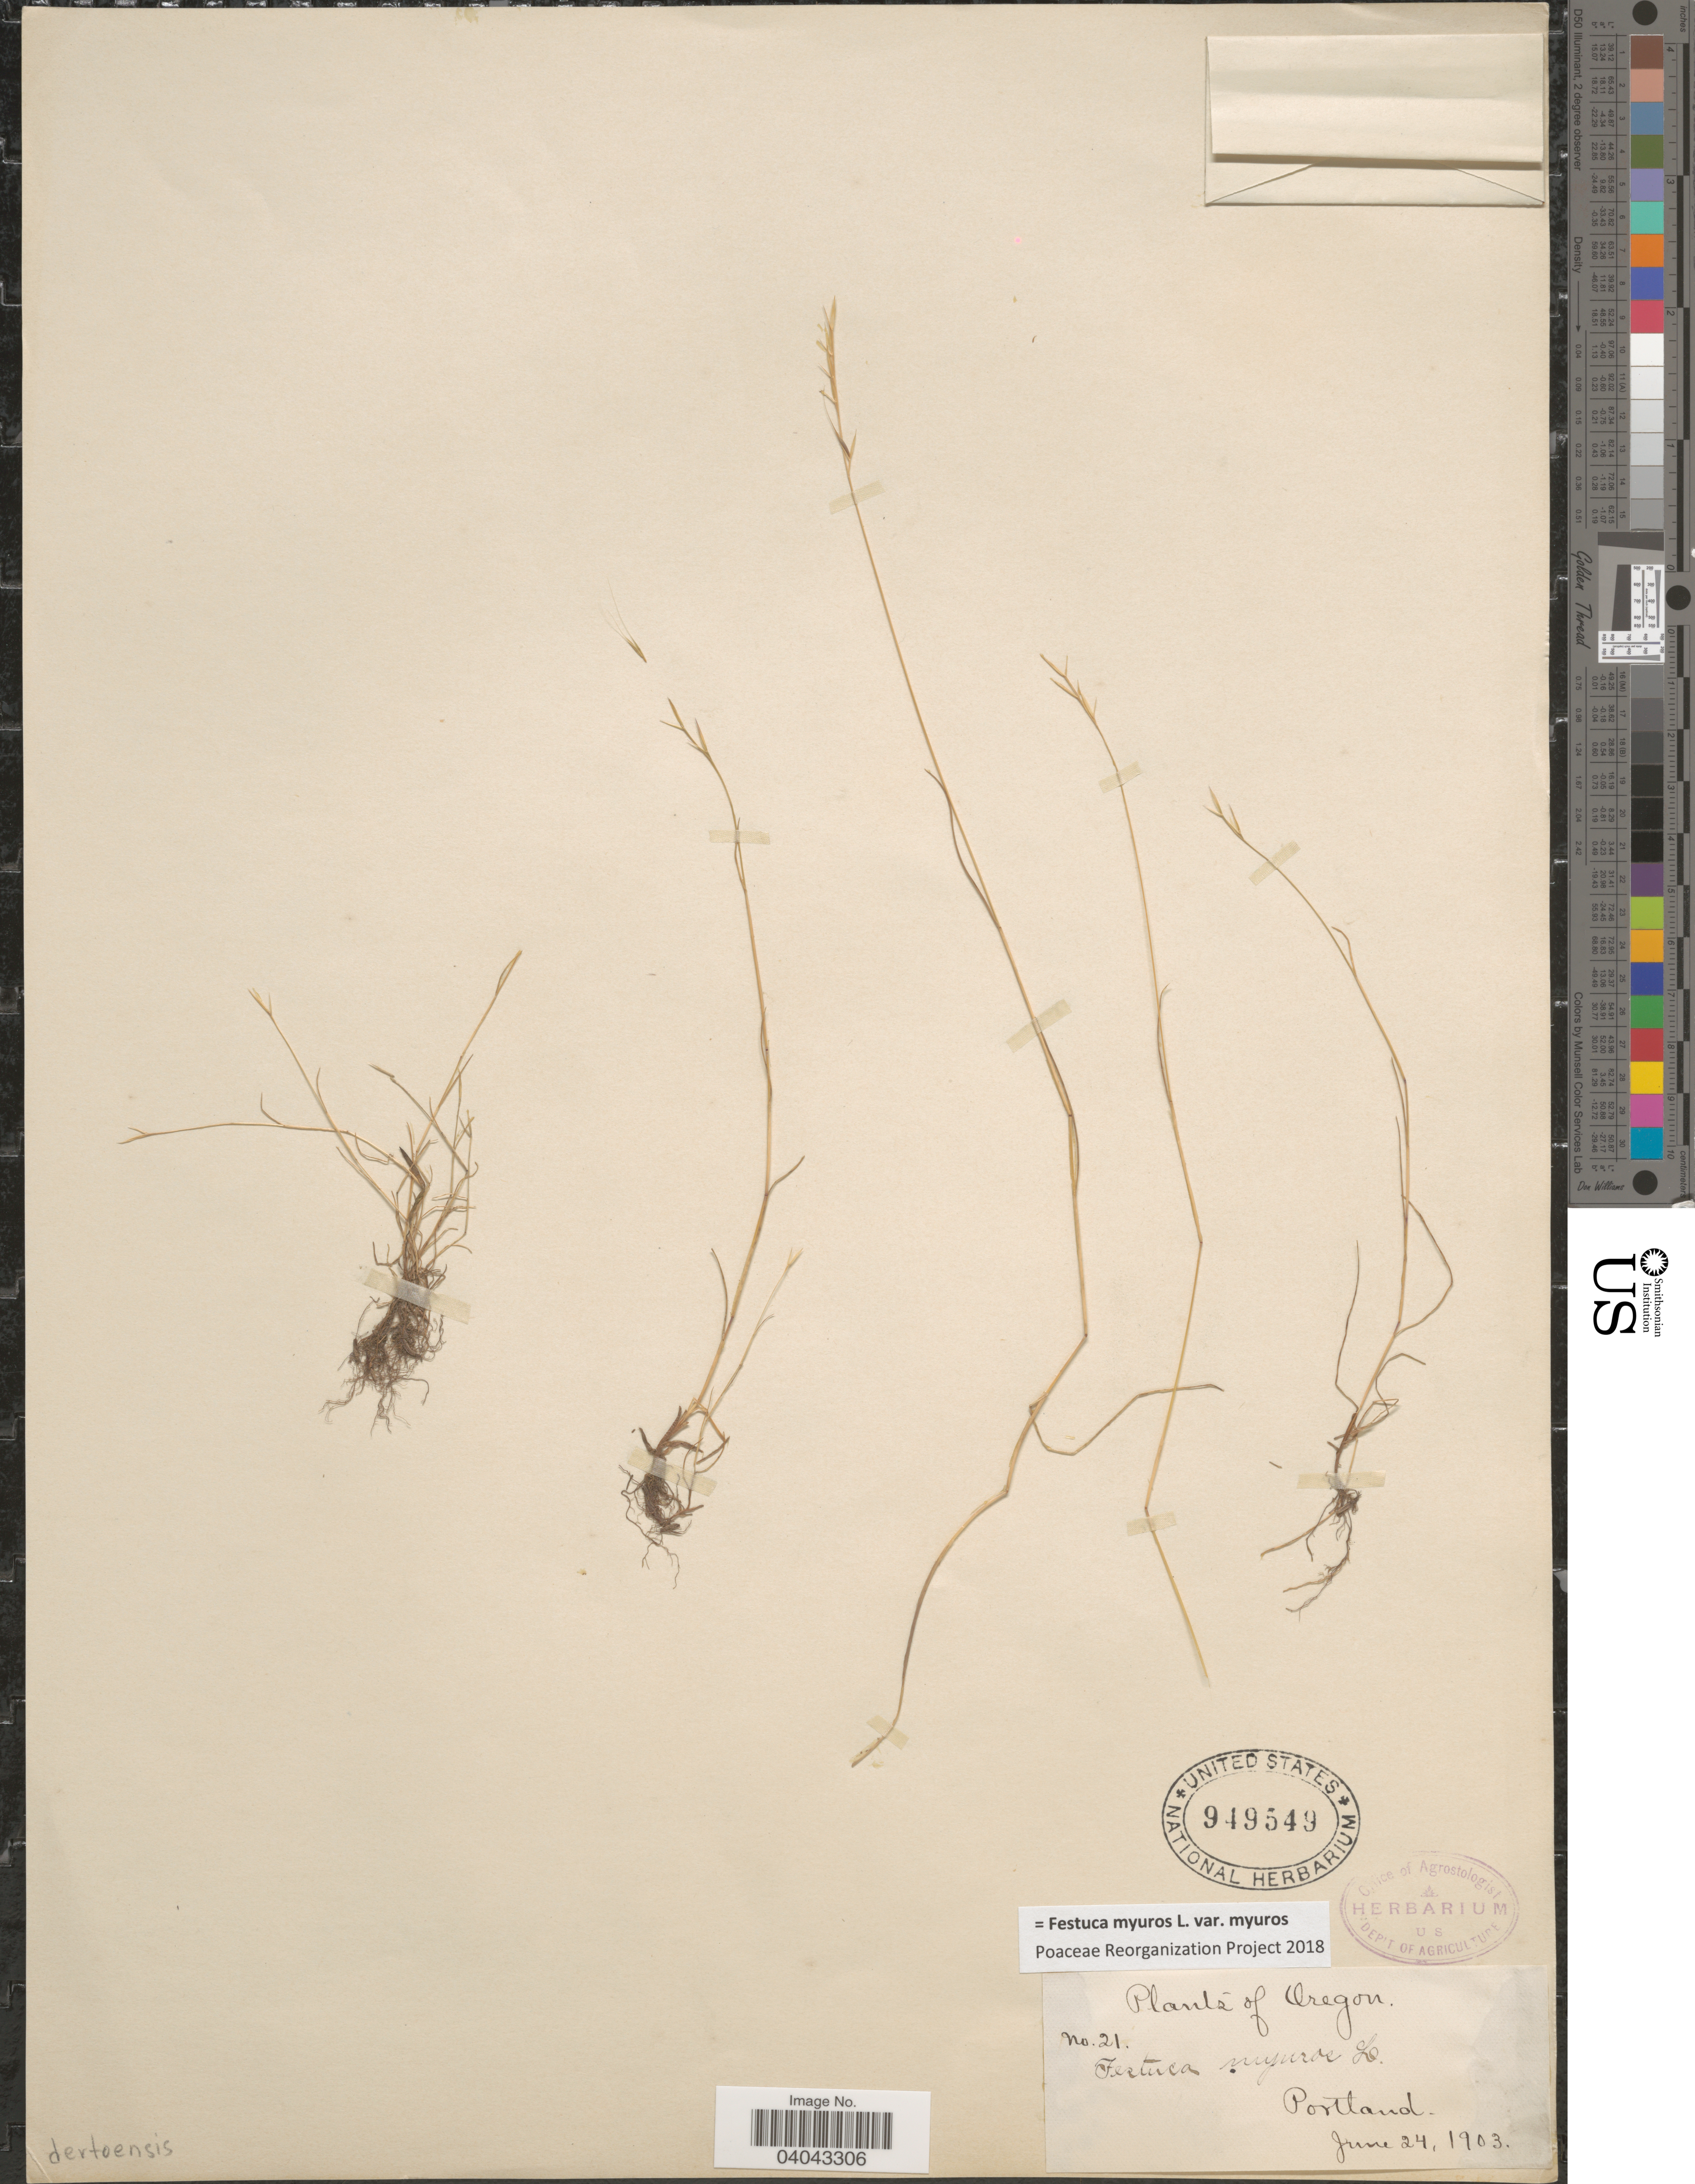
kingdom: Plantae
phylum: Tracheophyta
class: Liliopsida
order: Poales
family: Poaceae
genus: Festuca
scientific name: Festuca myuros var. myuros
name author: L.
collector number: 21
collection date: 1903-06-24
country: United States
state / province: Oregon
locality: Portland.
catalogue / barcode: US 949549